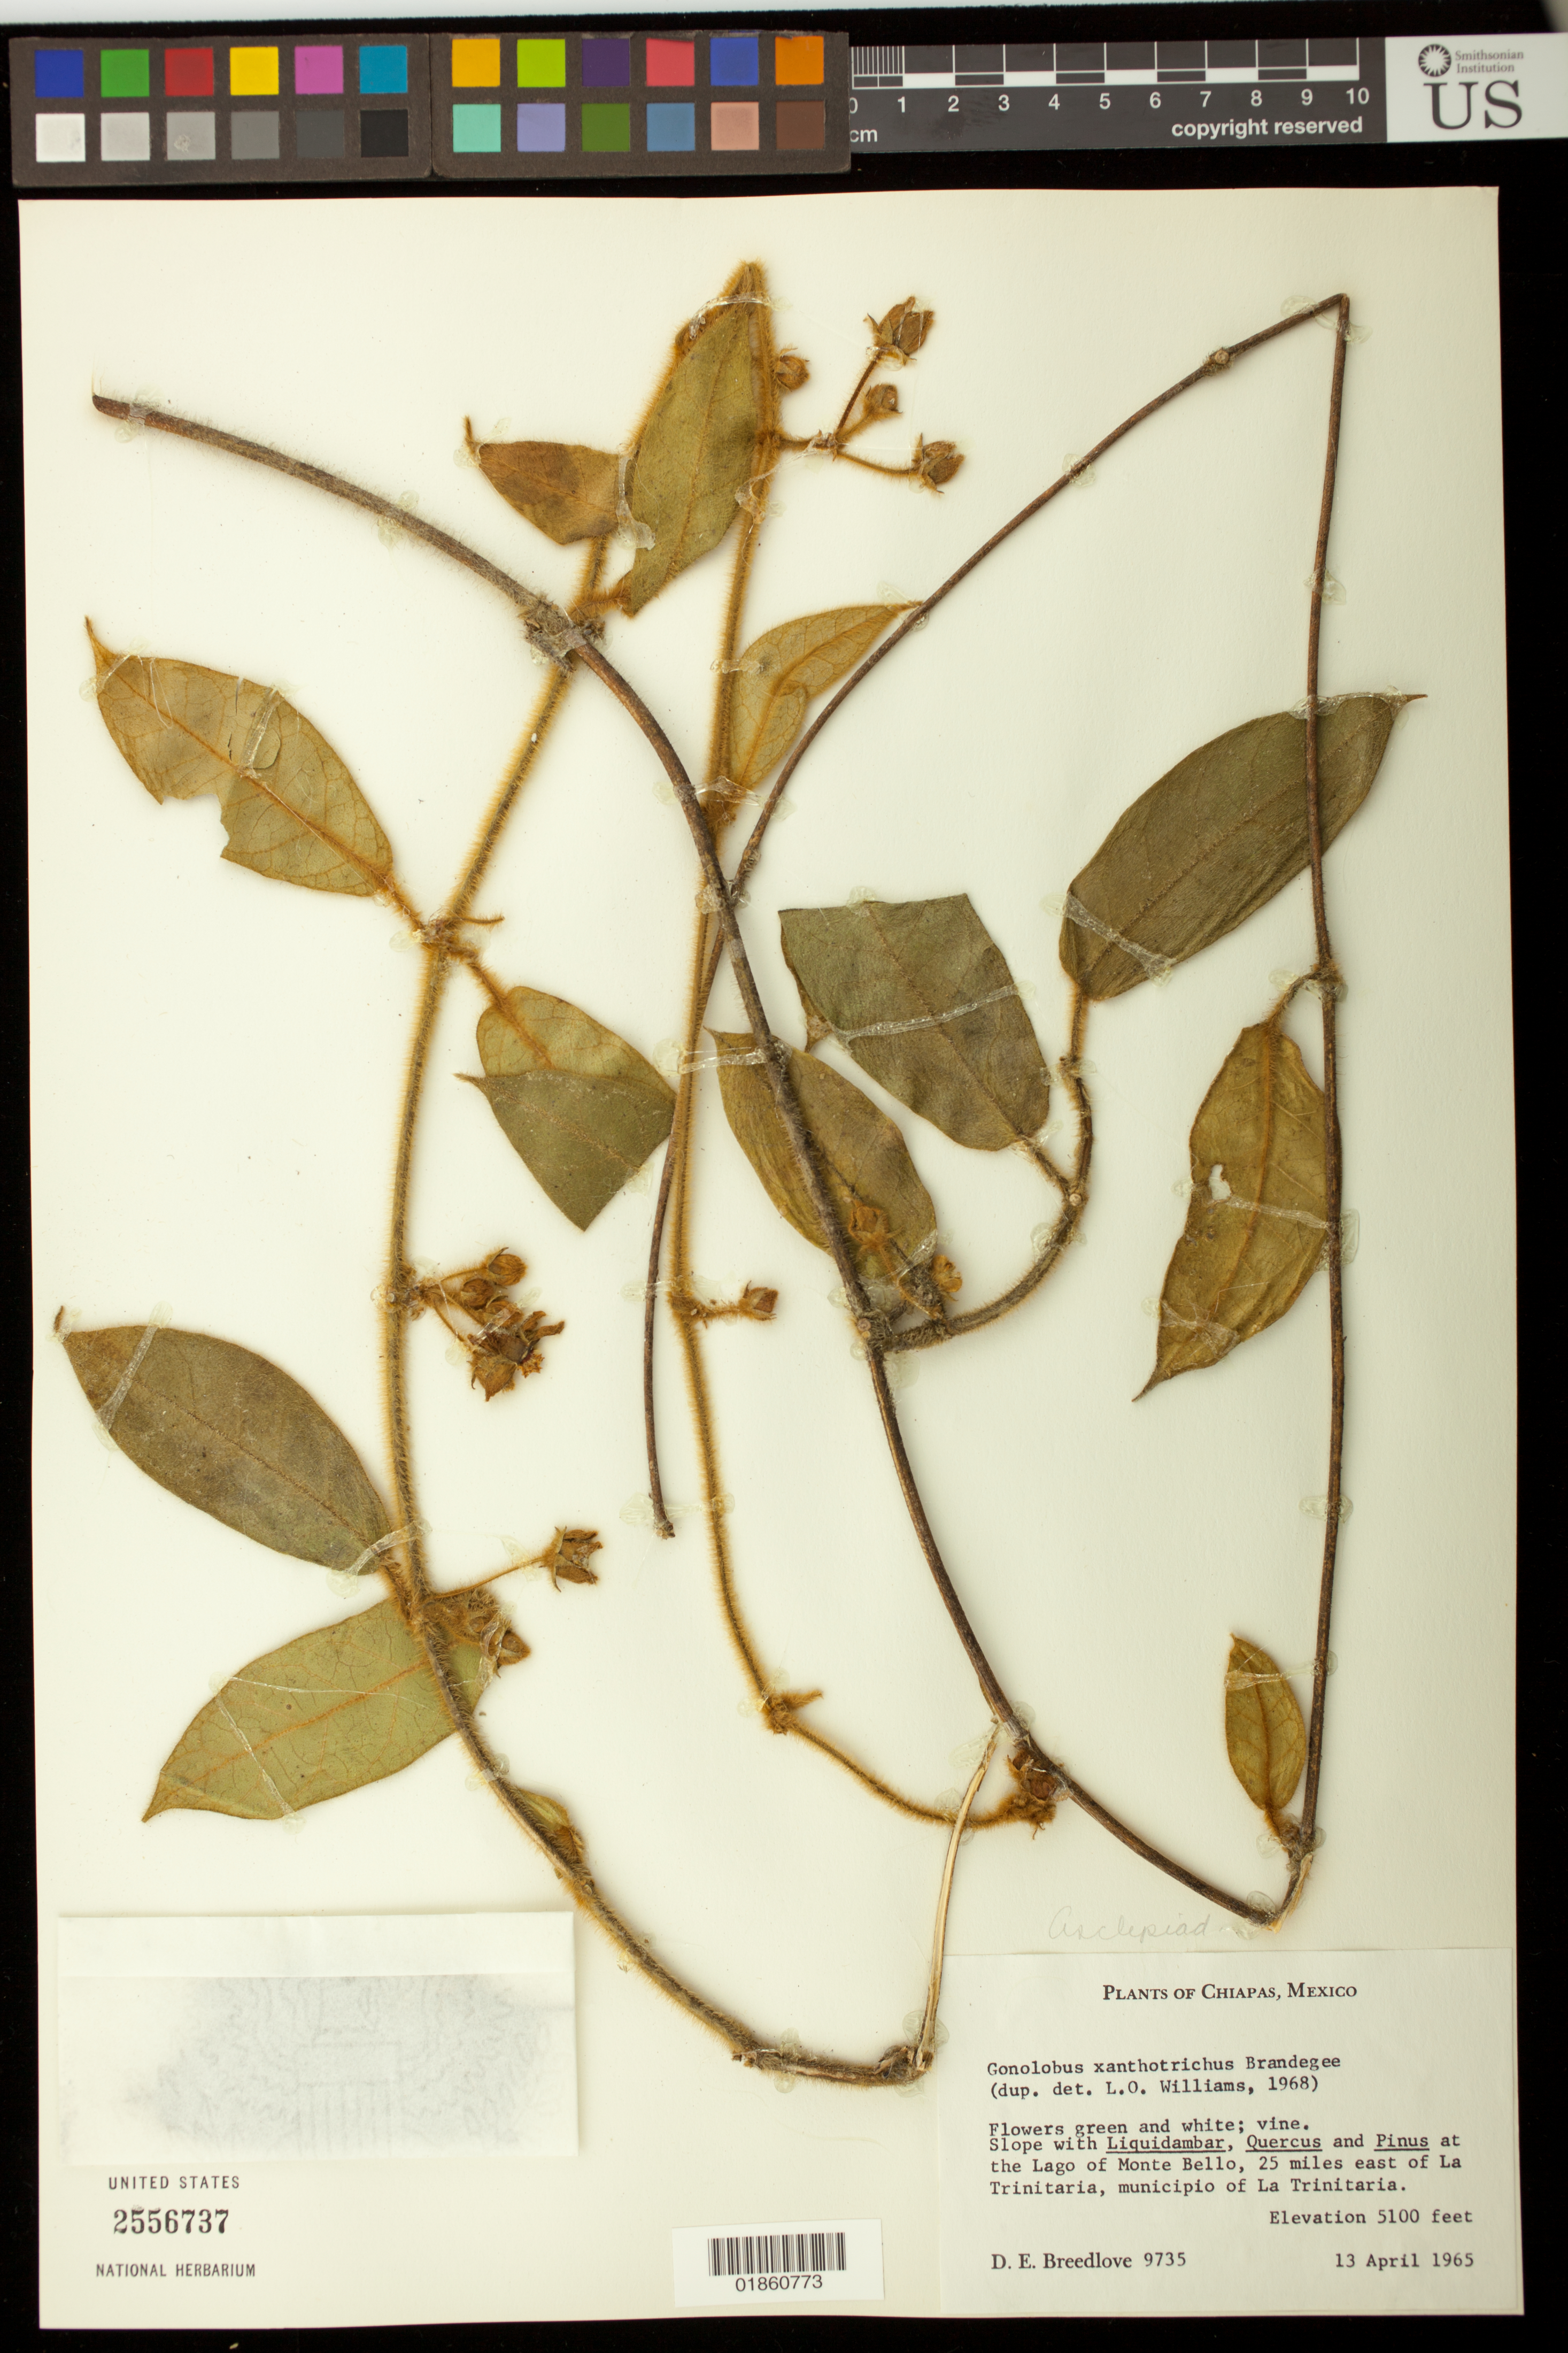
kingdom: Plantae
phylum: Tracheophyta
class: Magnoliopsida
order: Gentianales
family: Apocynaceae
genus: Gonolobus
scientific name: Gonolobus xanthotrichus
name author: Brandegee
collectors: D. E. Breedlove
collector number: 9735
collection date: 1965-04-13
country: Mexico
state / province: Chiapas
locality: at the Lago of Monte Bello, 25 miles east of La Trinitaria, municipio of La Trinitaria.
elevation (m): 1554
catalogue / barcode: US 2556737